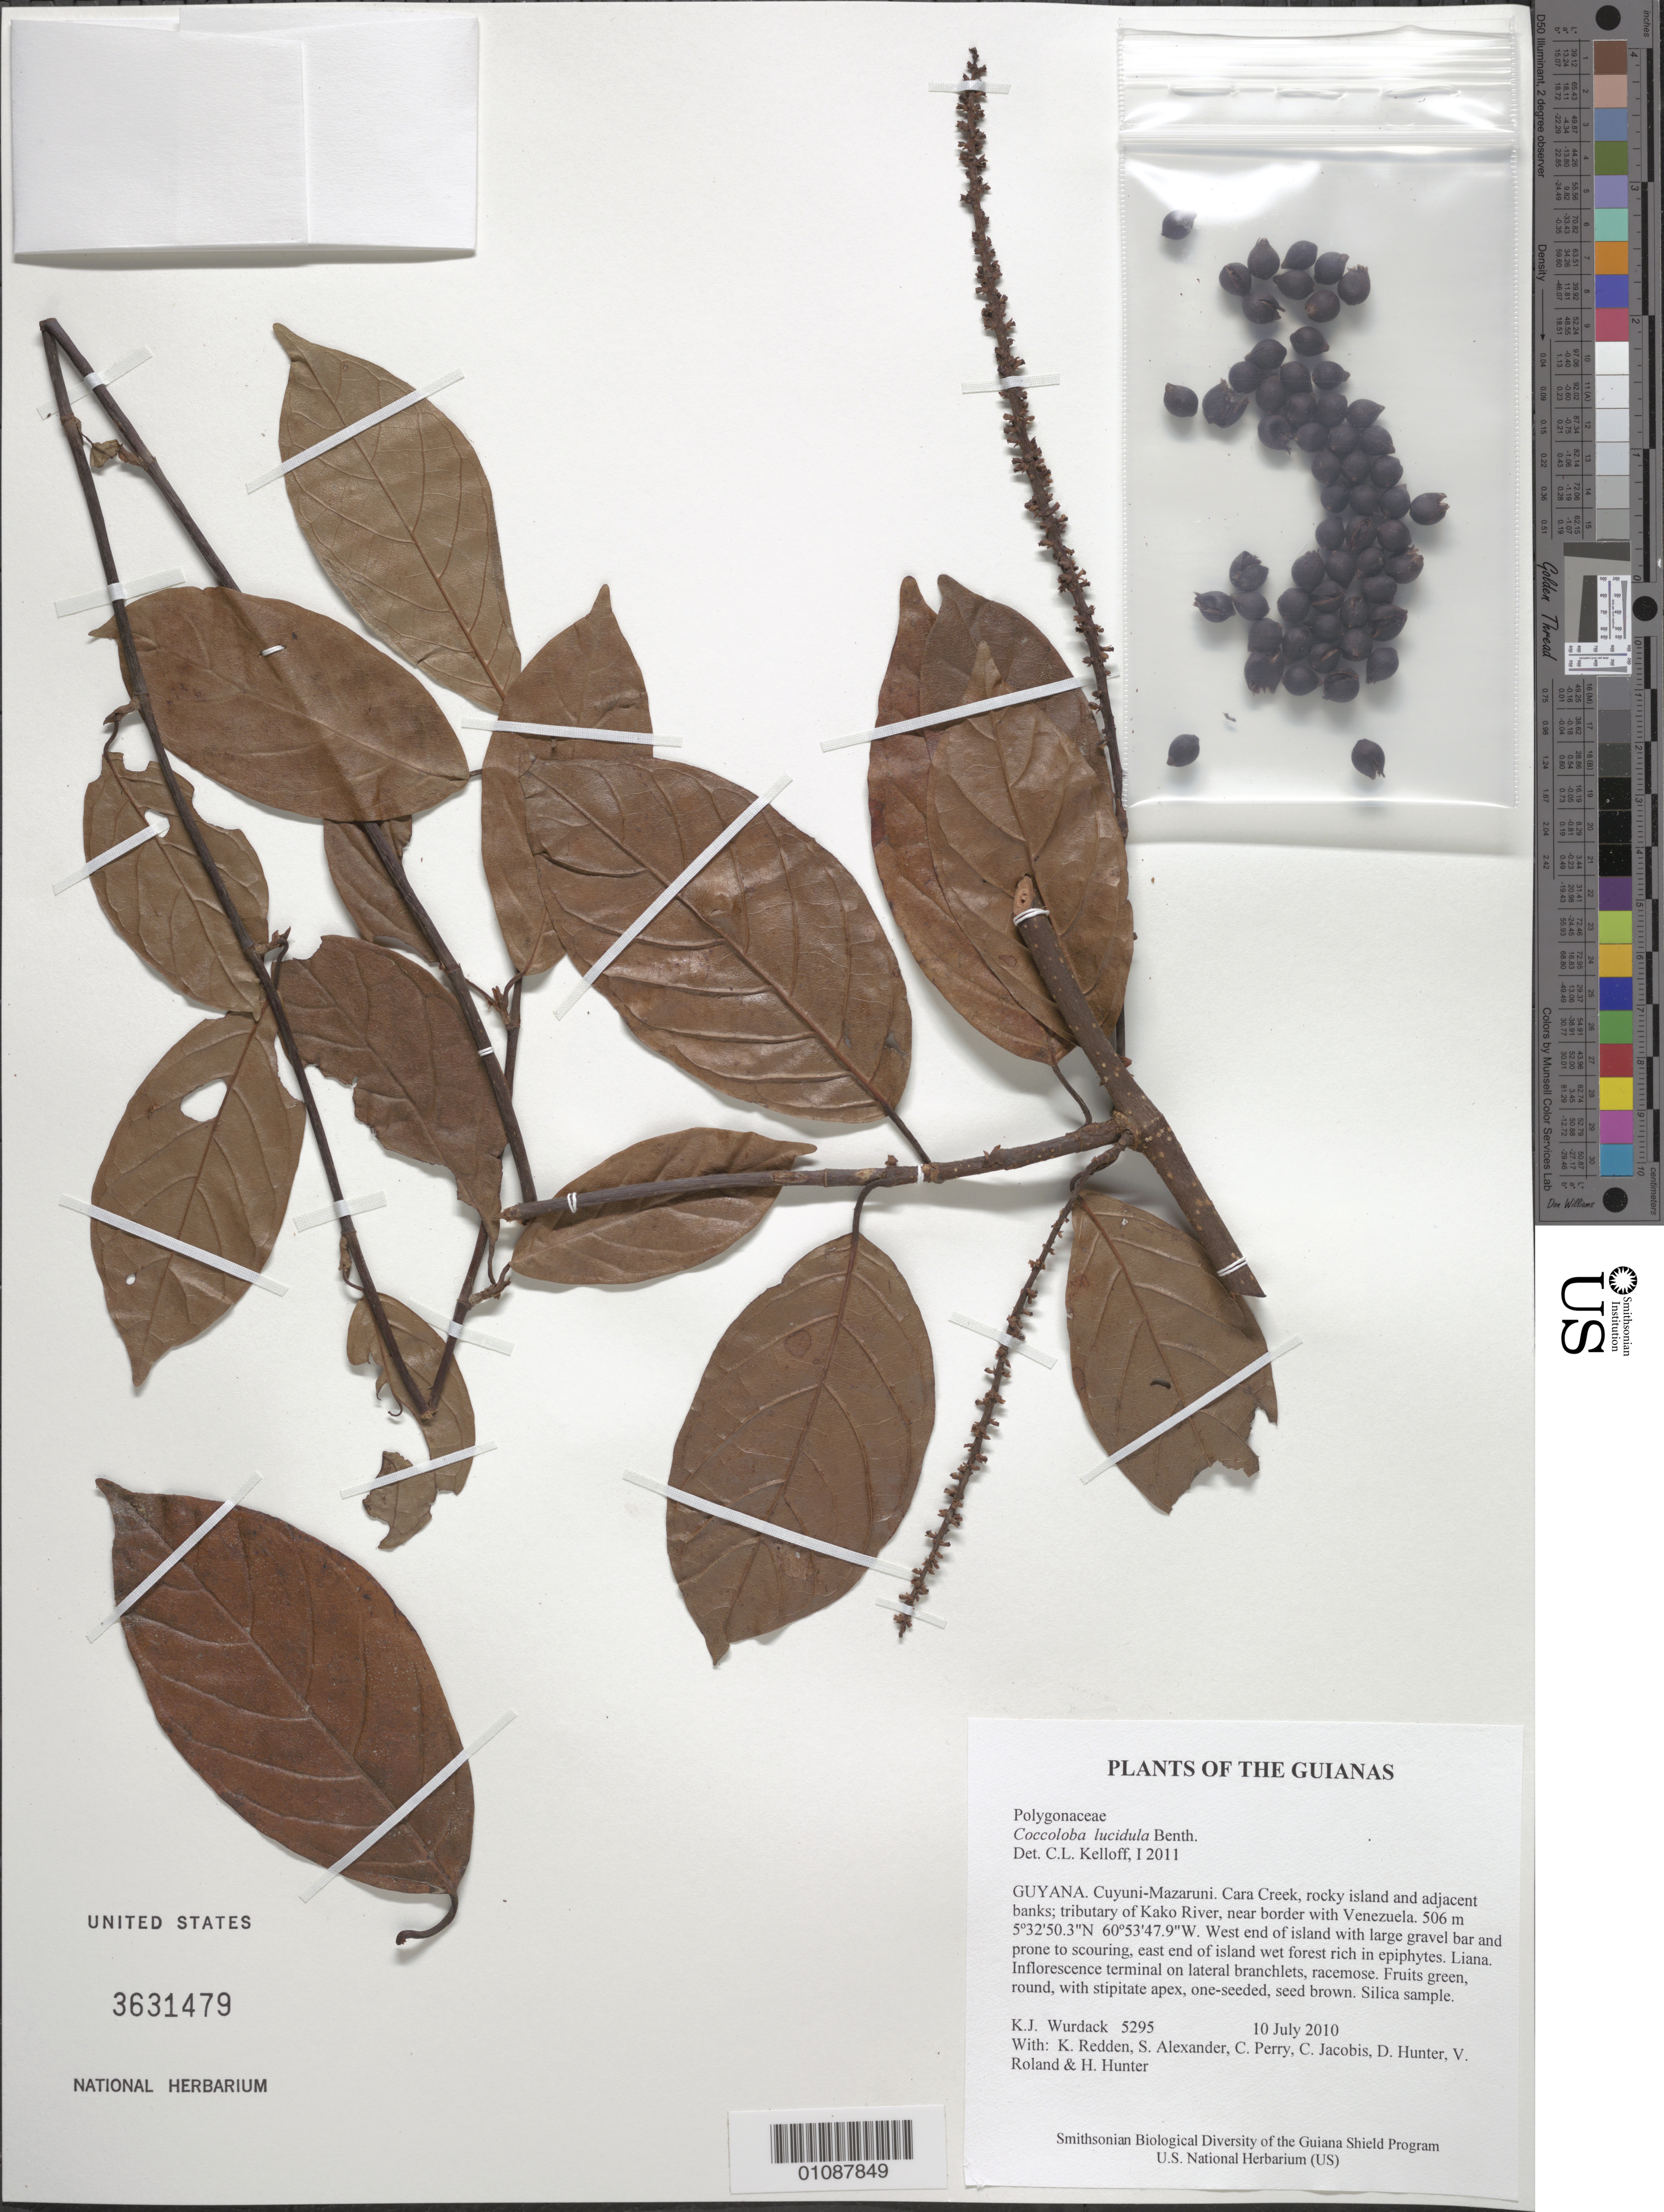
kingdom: Plantae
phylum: Tracheophyta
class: Magnoliopsida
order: Caryophyllales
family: Polygonaceae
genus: Coccoloba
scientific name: Coccoloba lucidula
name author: Benth.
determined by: Kelloff, Carol L., (US), Smithsonian Institution - National Museum of Natural History (UNITED STATES)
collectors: K. Wurdack, K. M. Redden, S. N. Alexander, C. Perry, C. Jacobis, D. Hunter, V. Roland & H. Hunter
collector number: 5295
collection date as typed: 10 July 2010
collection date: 2010-07-10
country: Guyana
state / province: Cuyuni-Mazaruni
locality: Cara Creek, rocky island and adjacent banks; tributary of Kako River, near border with Venezuela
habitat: West end of island with large gravel bar and prone to scouring, east end of island wet forest rich in epiphytes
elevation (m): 506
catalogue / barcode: US 3631479